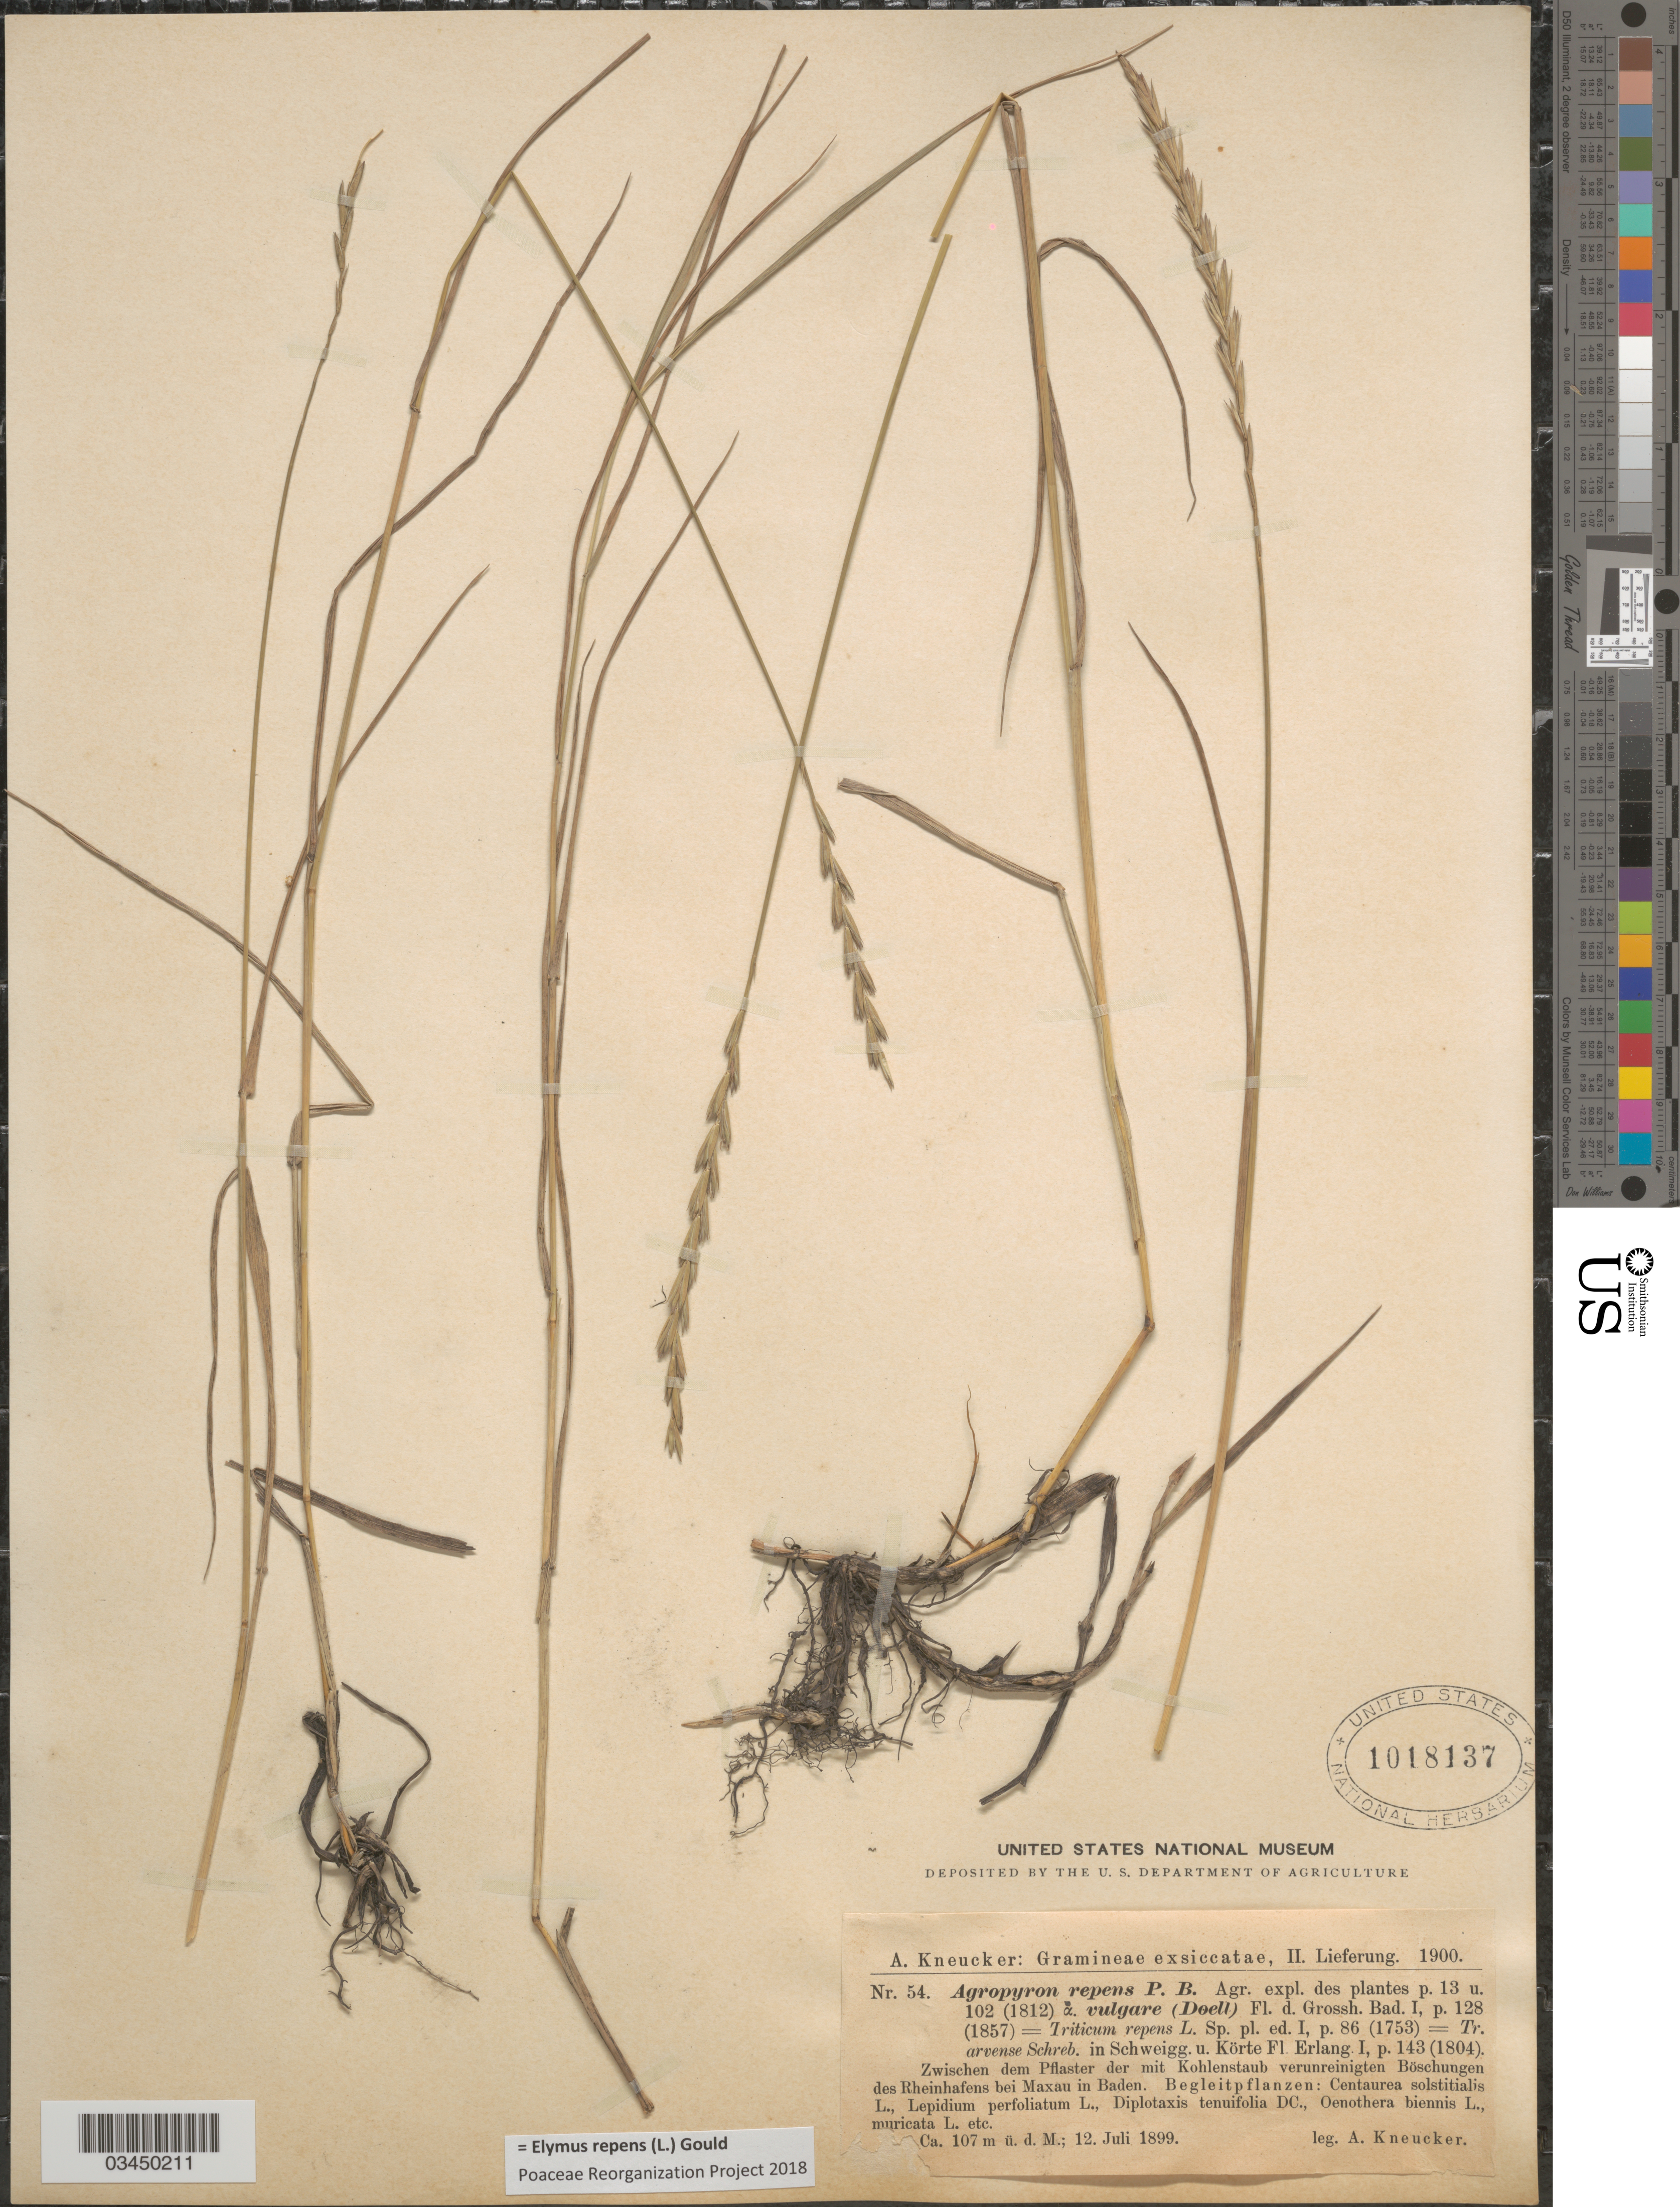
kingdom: Plantae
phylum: Tracheophyta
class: Liliopsida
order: Poales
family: Poaceae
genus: Elymus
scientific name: Elymus repens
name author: (L.) Gould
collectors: A. Kneucker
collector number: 54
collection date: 1899-07-12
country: Germany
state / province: Baden-Württemberg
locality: Zwischen dem Pflaster der mit Kohlenstaub verunreinigten Böschungen des Rheinhafens bei Maxau in Baden.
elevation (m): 107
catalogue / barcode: US 1018137